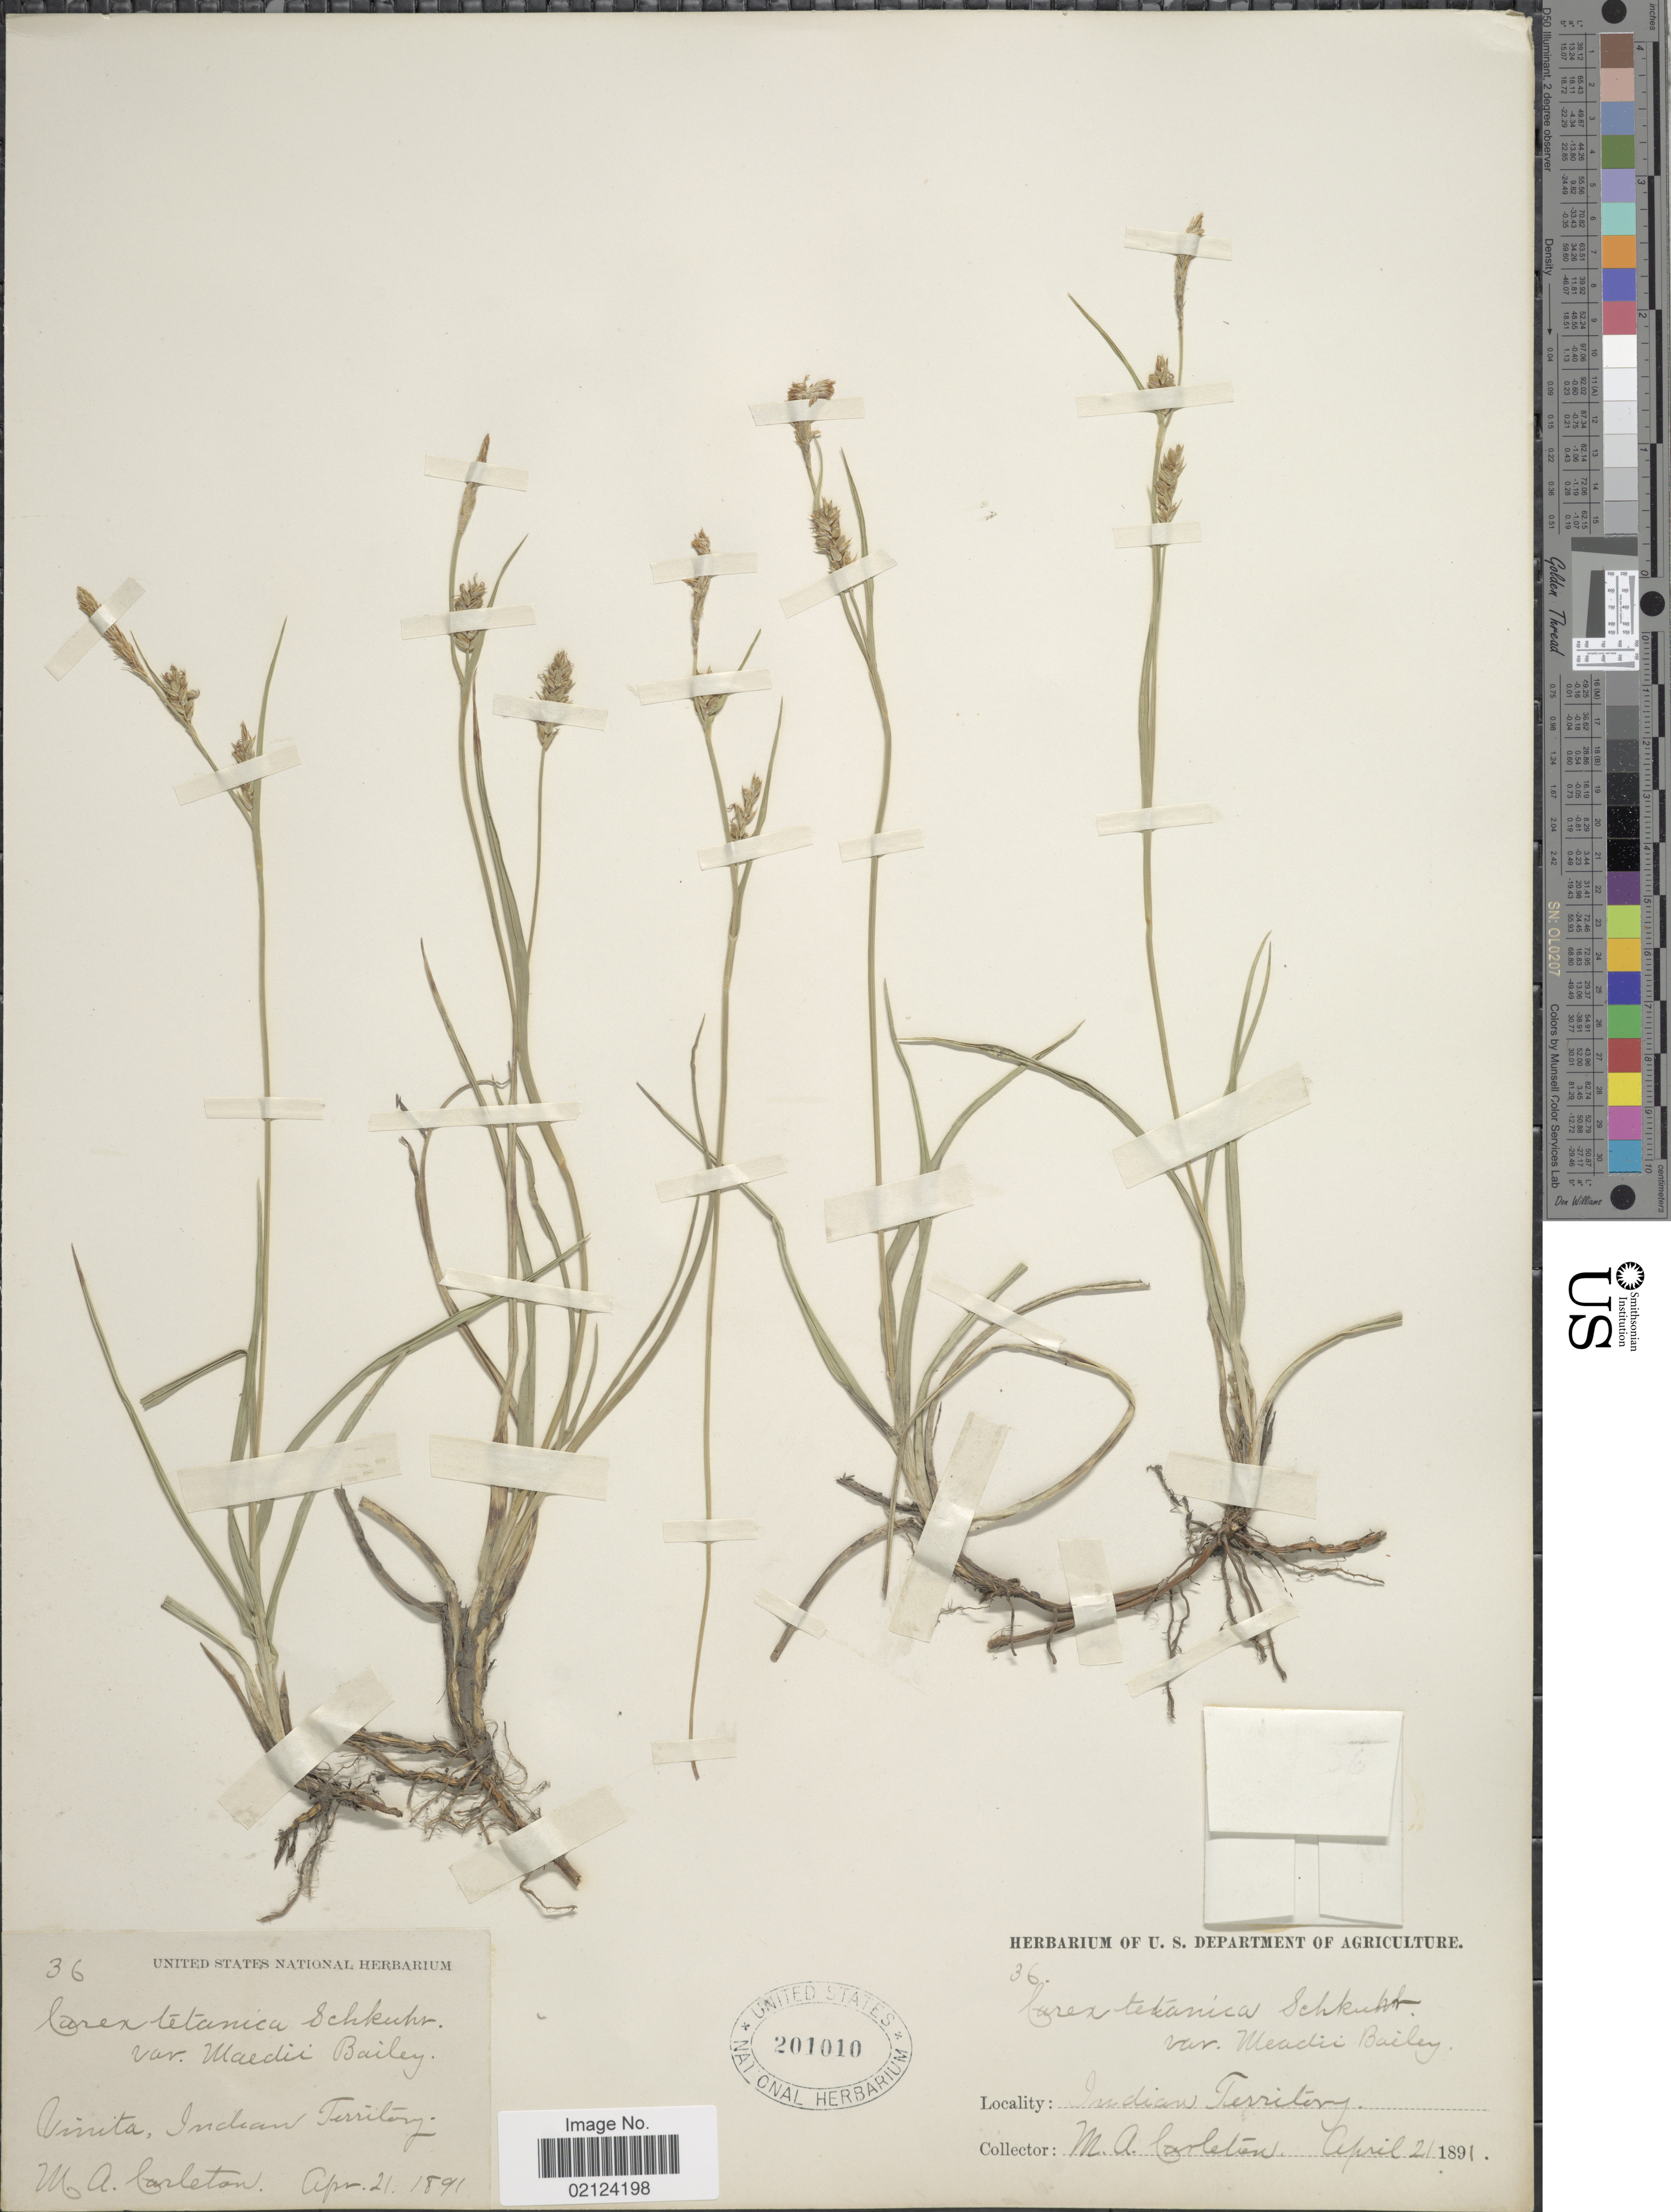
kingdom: Plantae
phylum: Tracheophyta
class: Liliopsida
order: Poales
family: Cyperaceae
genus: Carex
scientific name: Carex meadii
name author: Dewey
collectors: M. A. Carleton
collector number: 36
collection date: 1891-04-21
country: United States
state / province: Oklahoma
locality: Indian Territory. Vinita, Indian Territory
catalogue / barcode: US 201010